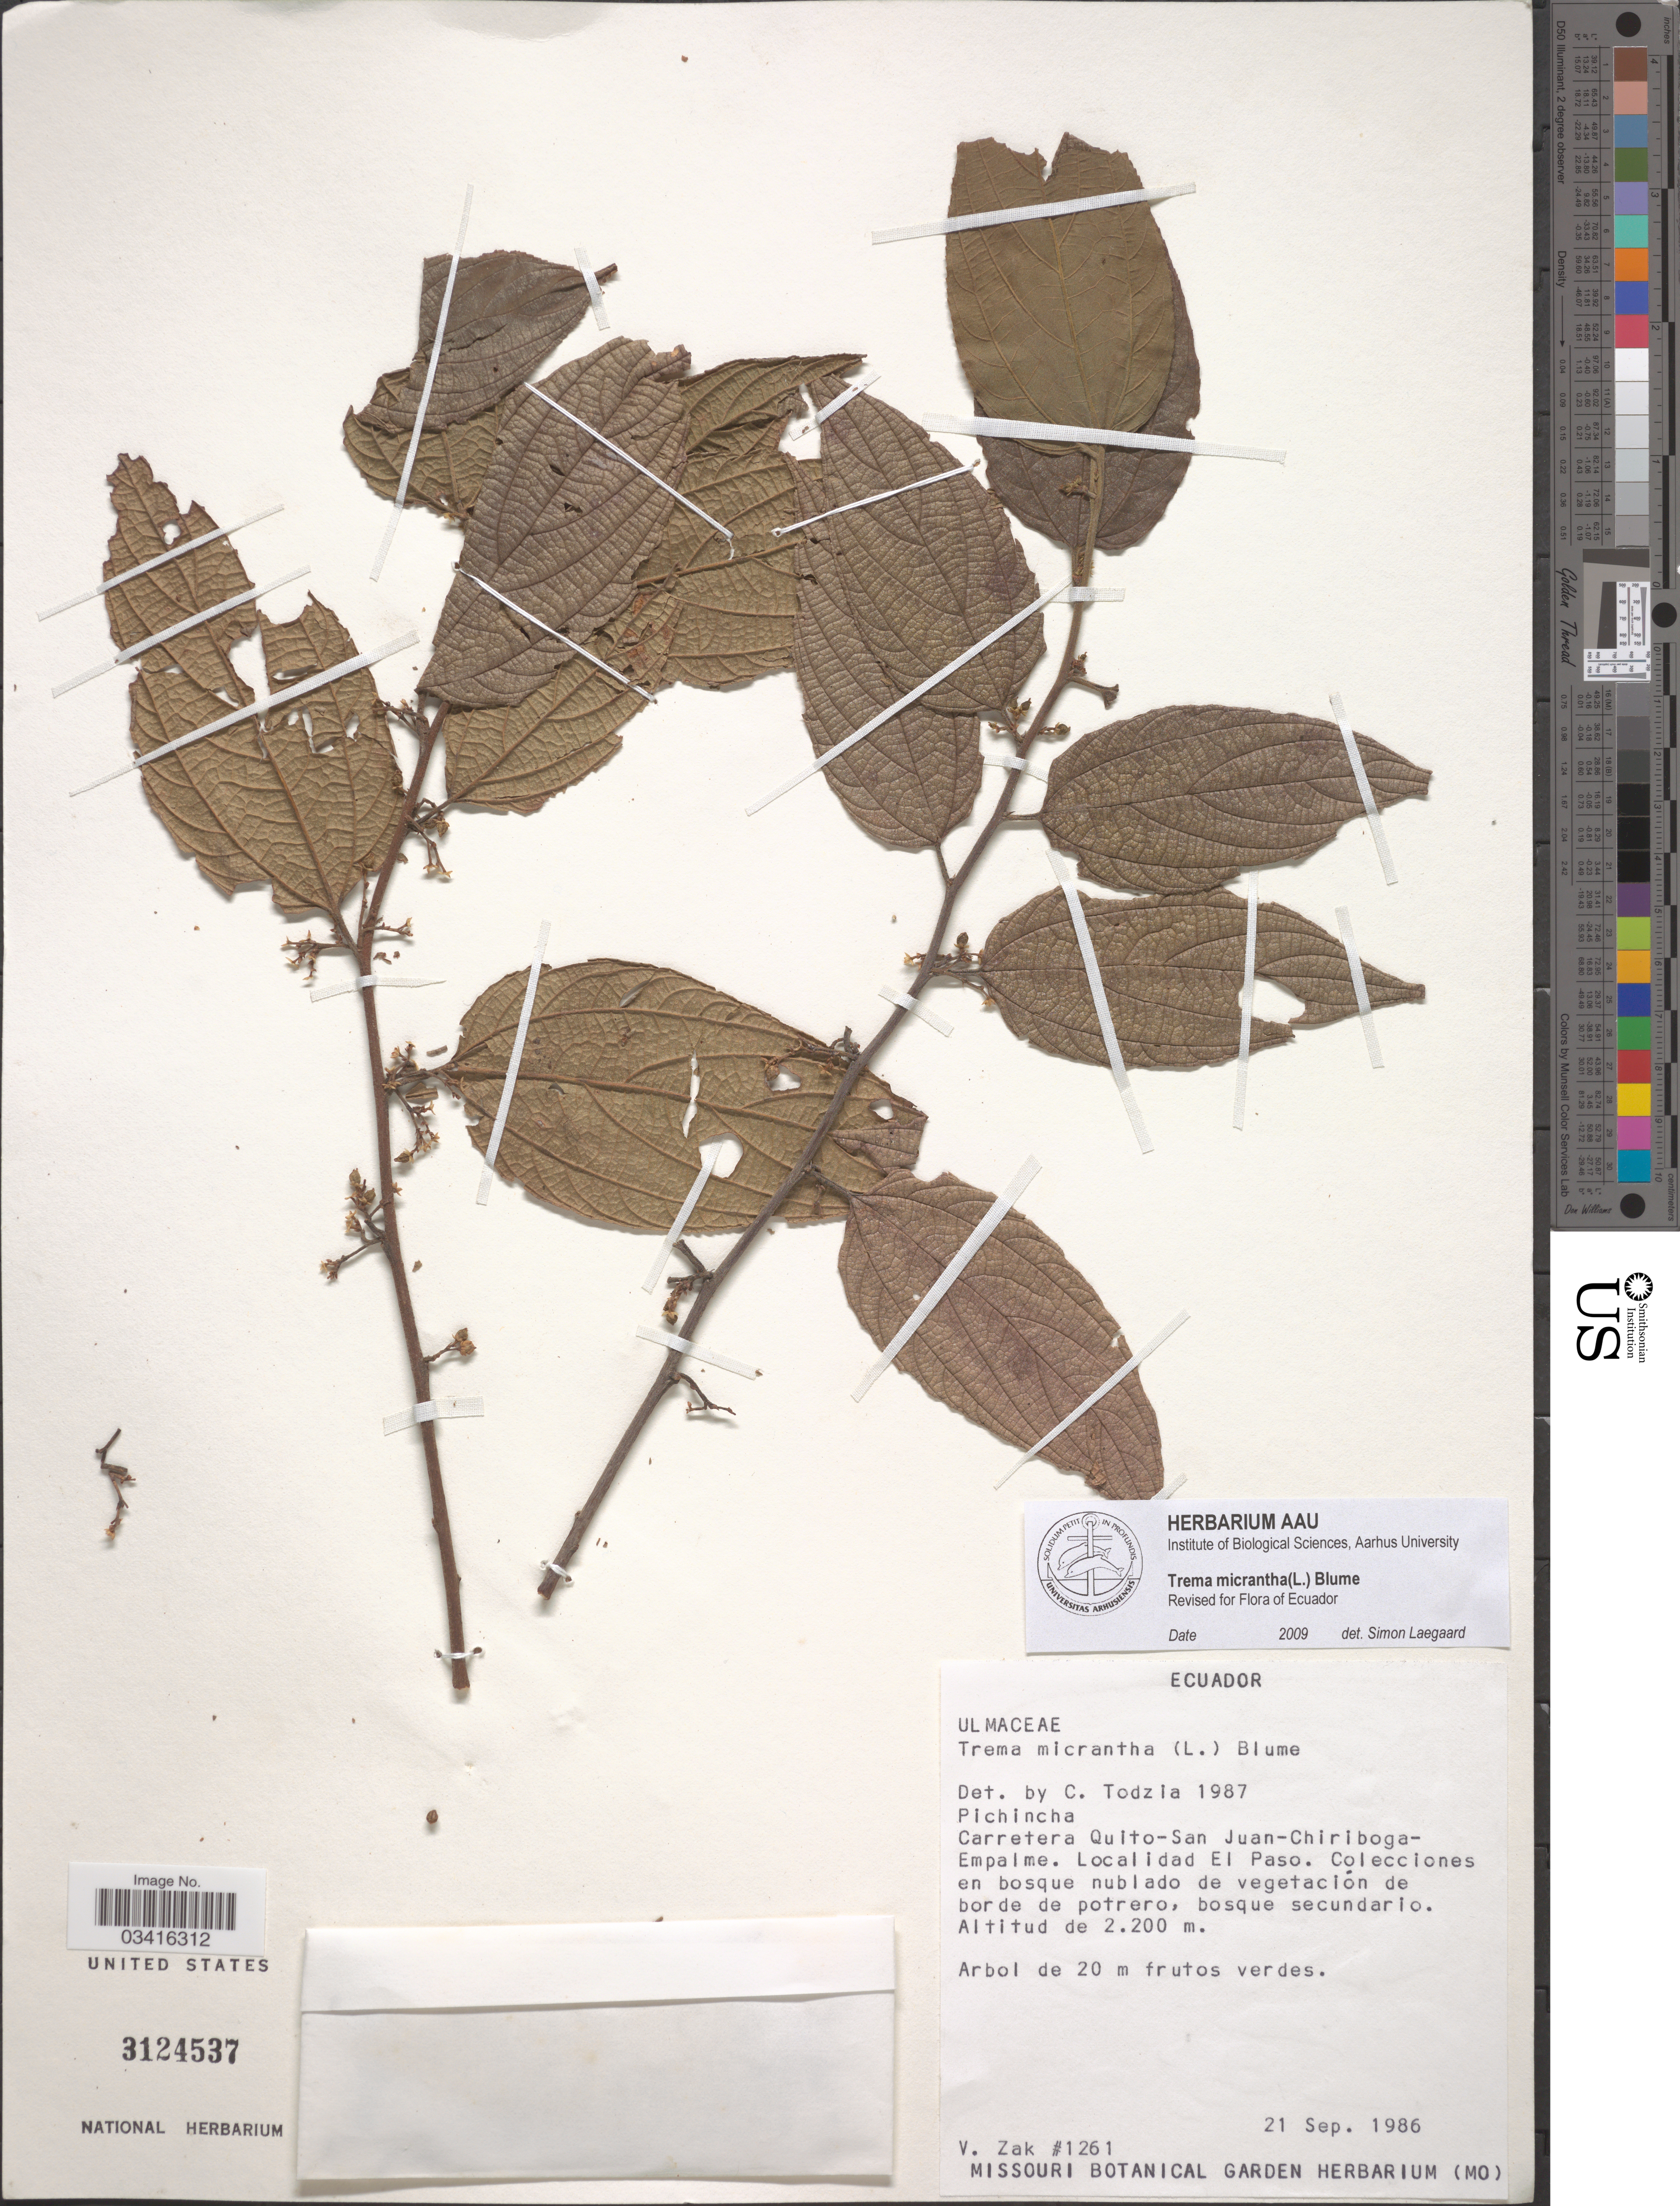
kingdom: Plantae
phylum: Tracheophyta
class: Magnoliopsida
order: Rosales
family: Cannabaceae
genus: Trema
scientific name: Trema micranthum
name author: (L.) Blume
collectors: V. Zak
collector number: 1261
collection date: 1986-09-21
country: Ecuador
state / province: Pichincha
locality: Carretera Quito-San Juan-Chiriboga-Empalme. Localidad El Paso.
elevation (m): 2200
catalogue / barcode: US 3124537